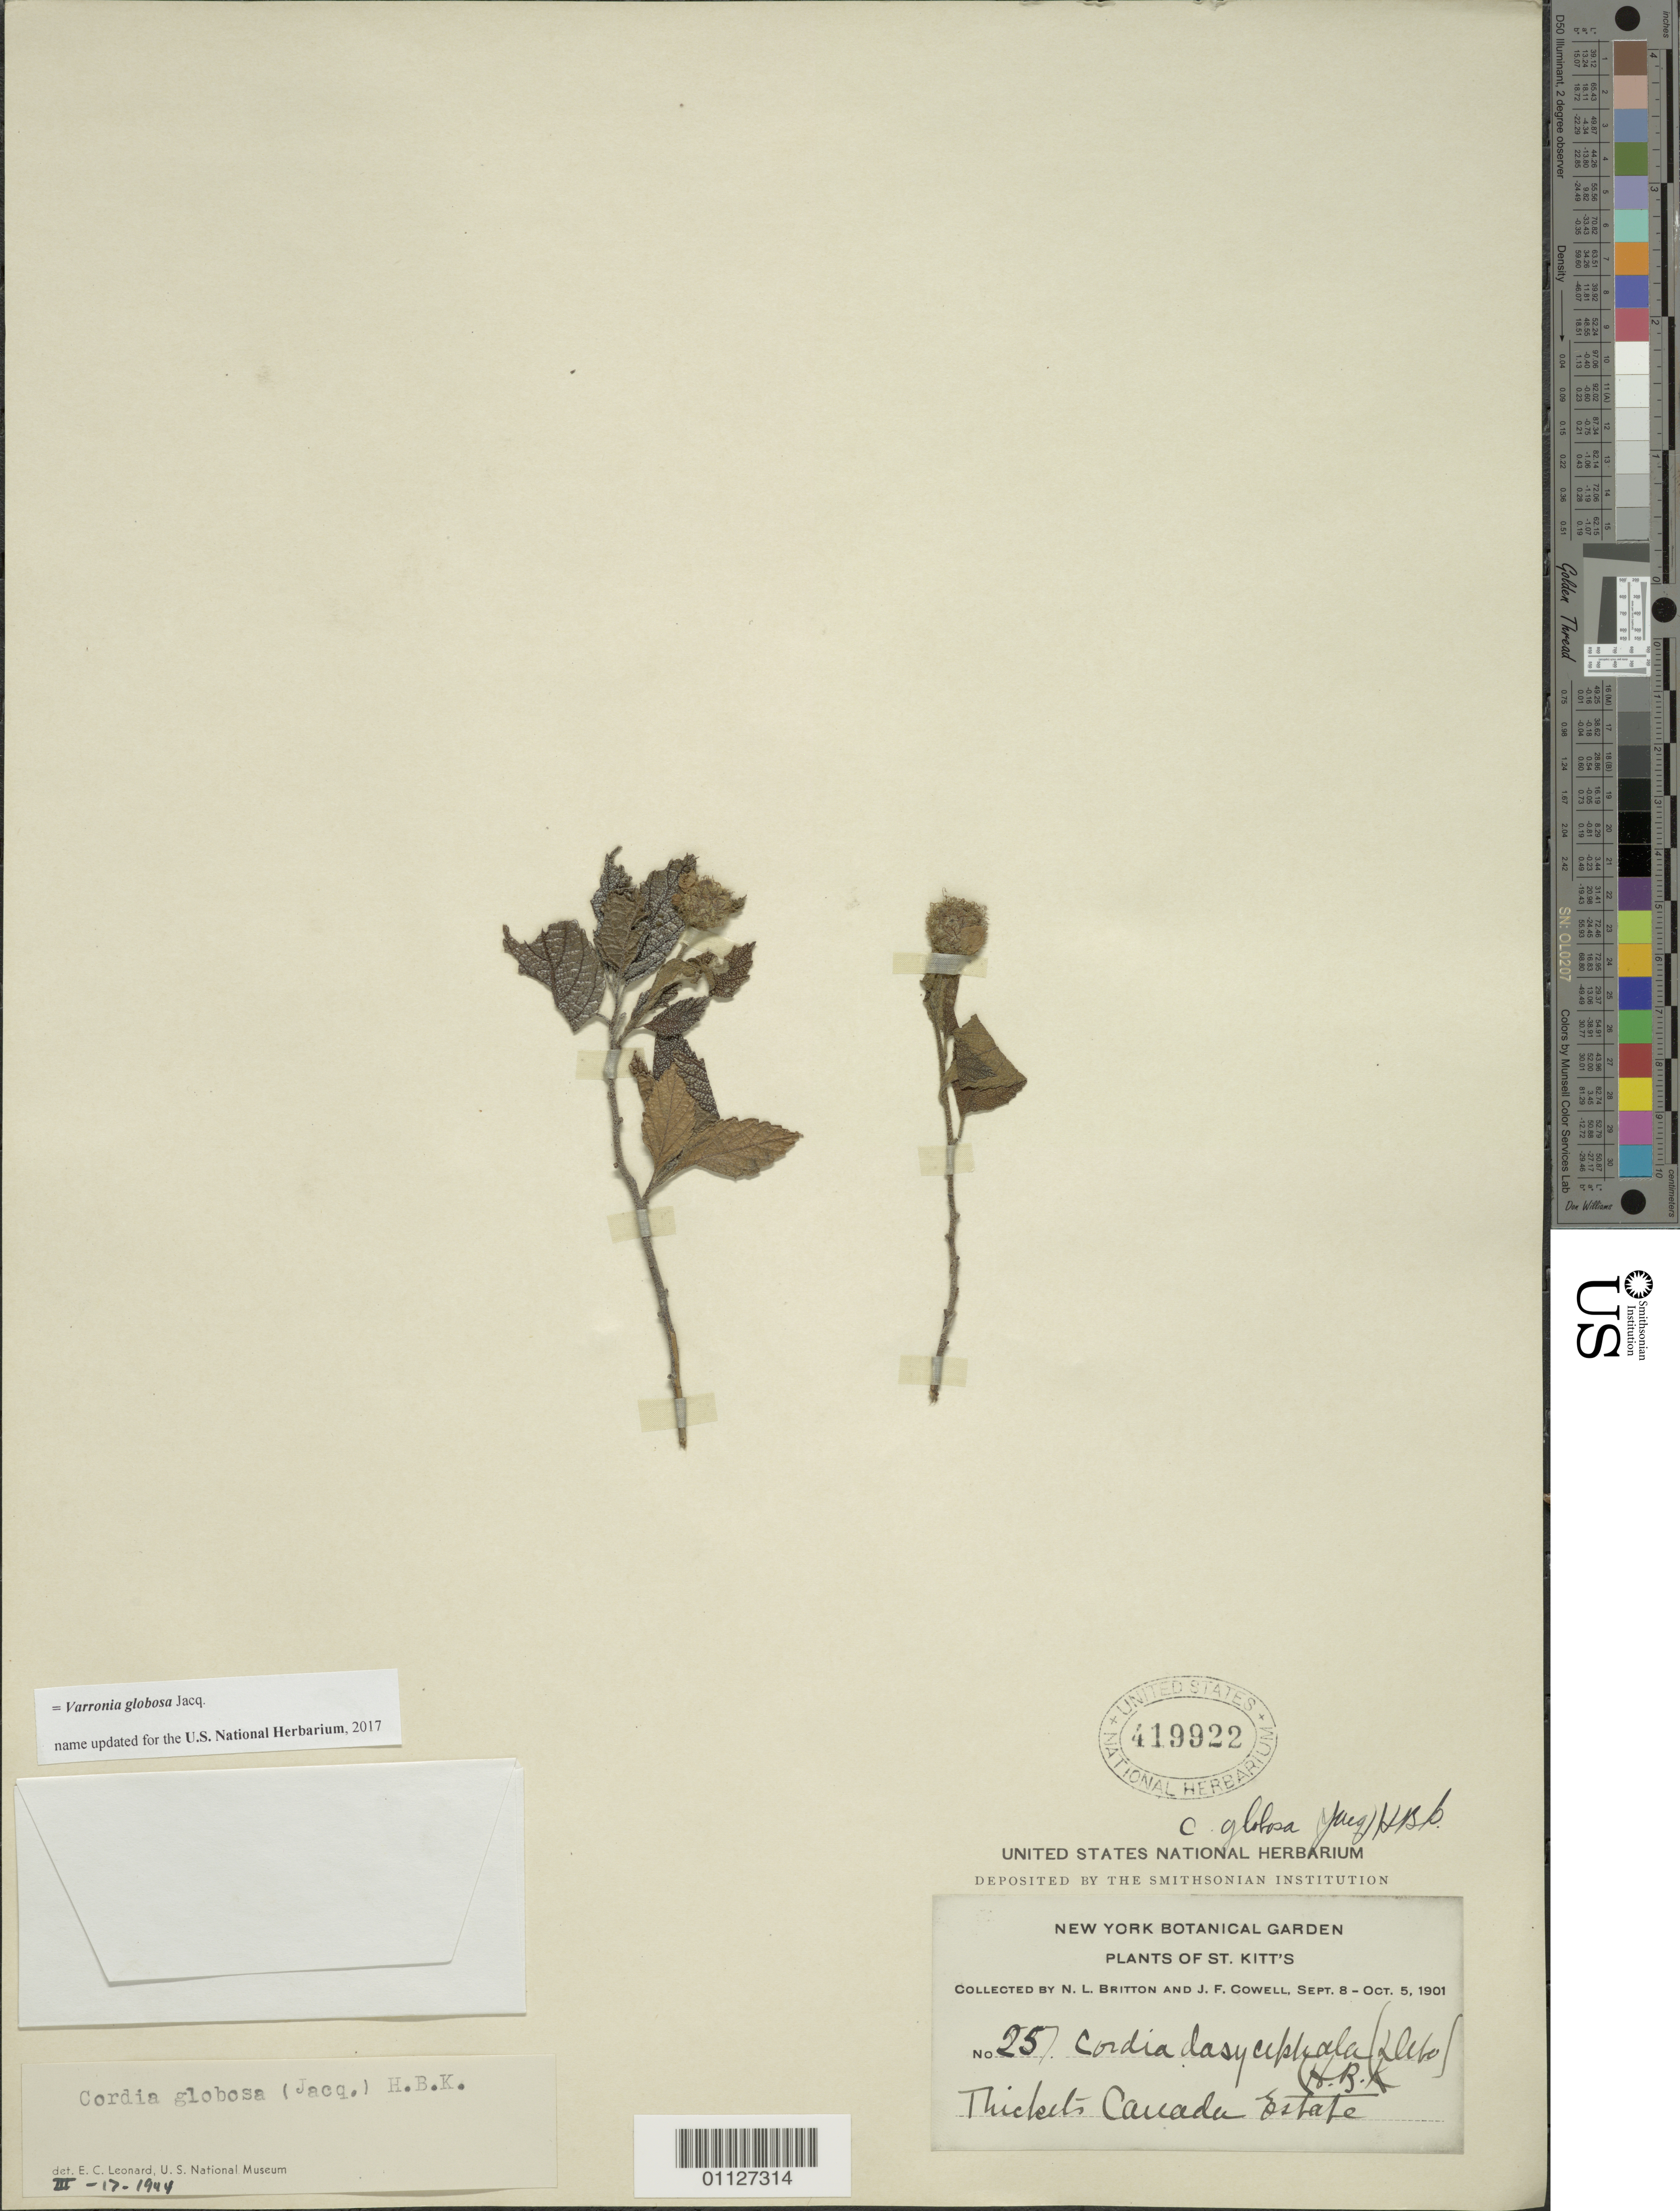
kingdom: Plantae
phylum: Tracheophyta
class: Magnoliopsida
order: Boraginales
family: Cordiaceae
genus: Varronia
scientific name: Varronia globosa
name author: Jacq.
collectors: N. Britton & J. F. Cowell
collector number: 257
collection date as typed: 08 Sep 1901 to 05 Oct 1901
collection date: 1901-09-08/1901-10-05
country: St. Christopher-Nevis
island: St. Christopher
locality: Canada Estate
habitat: Thickets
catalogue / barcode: US 419922